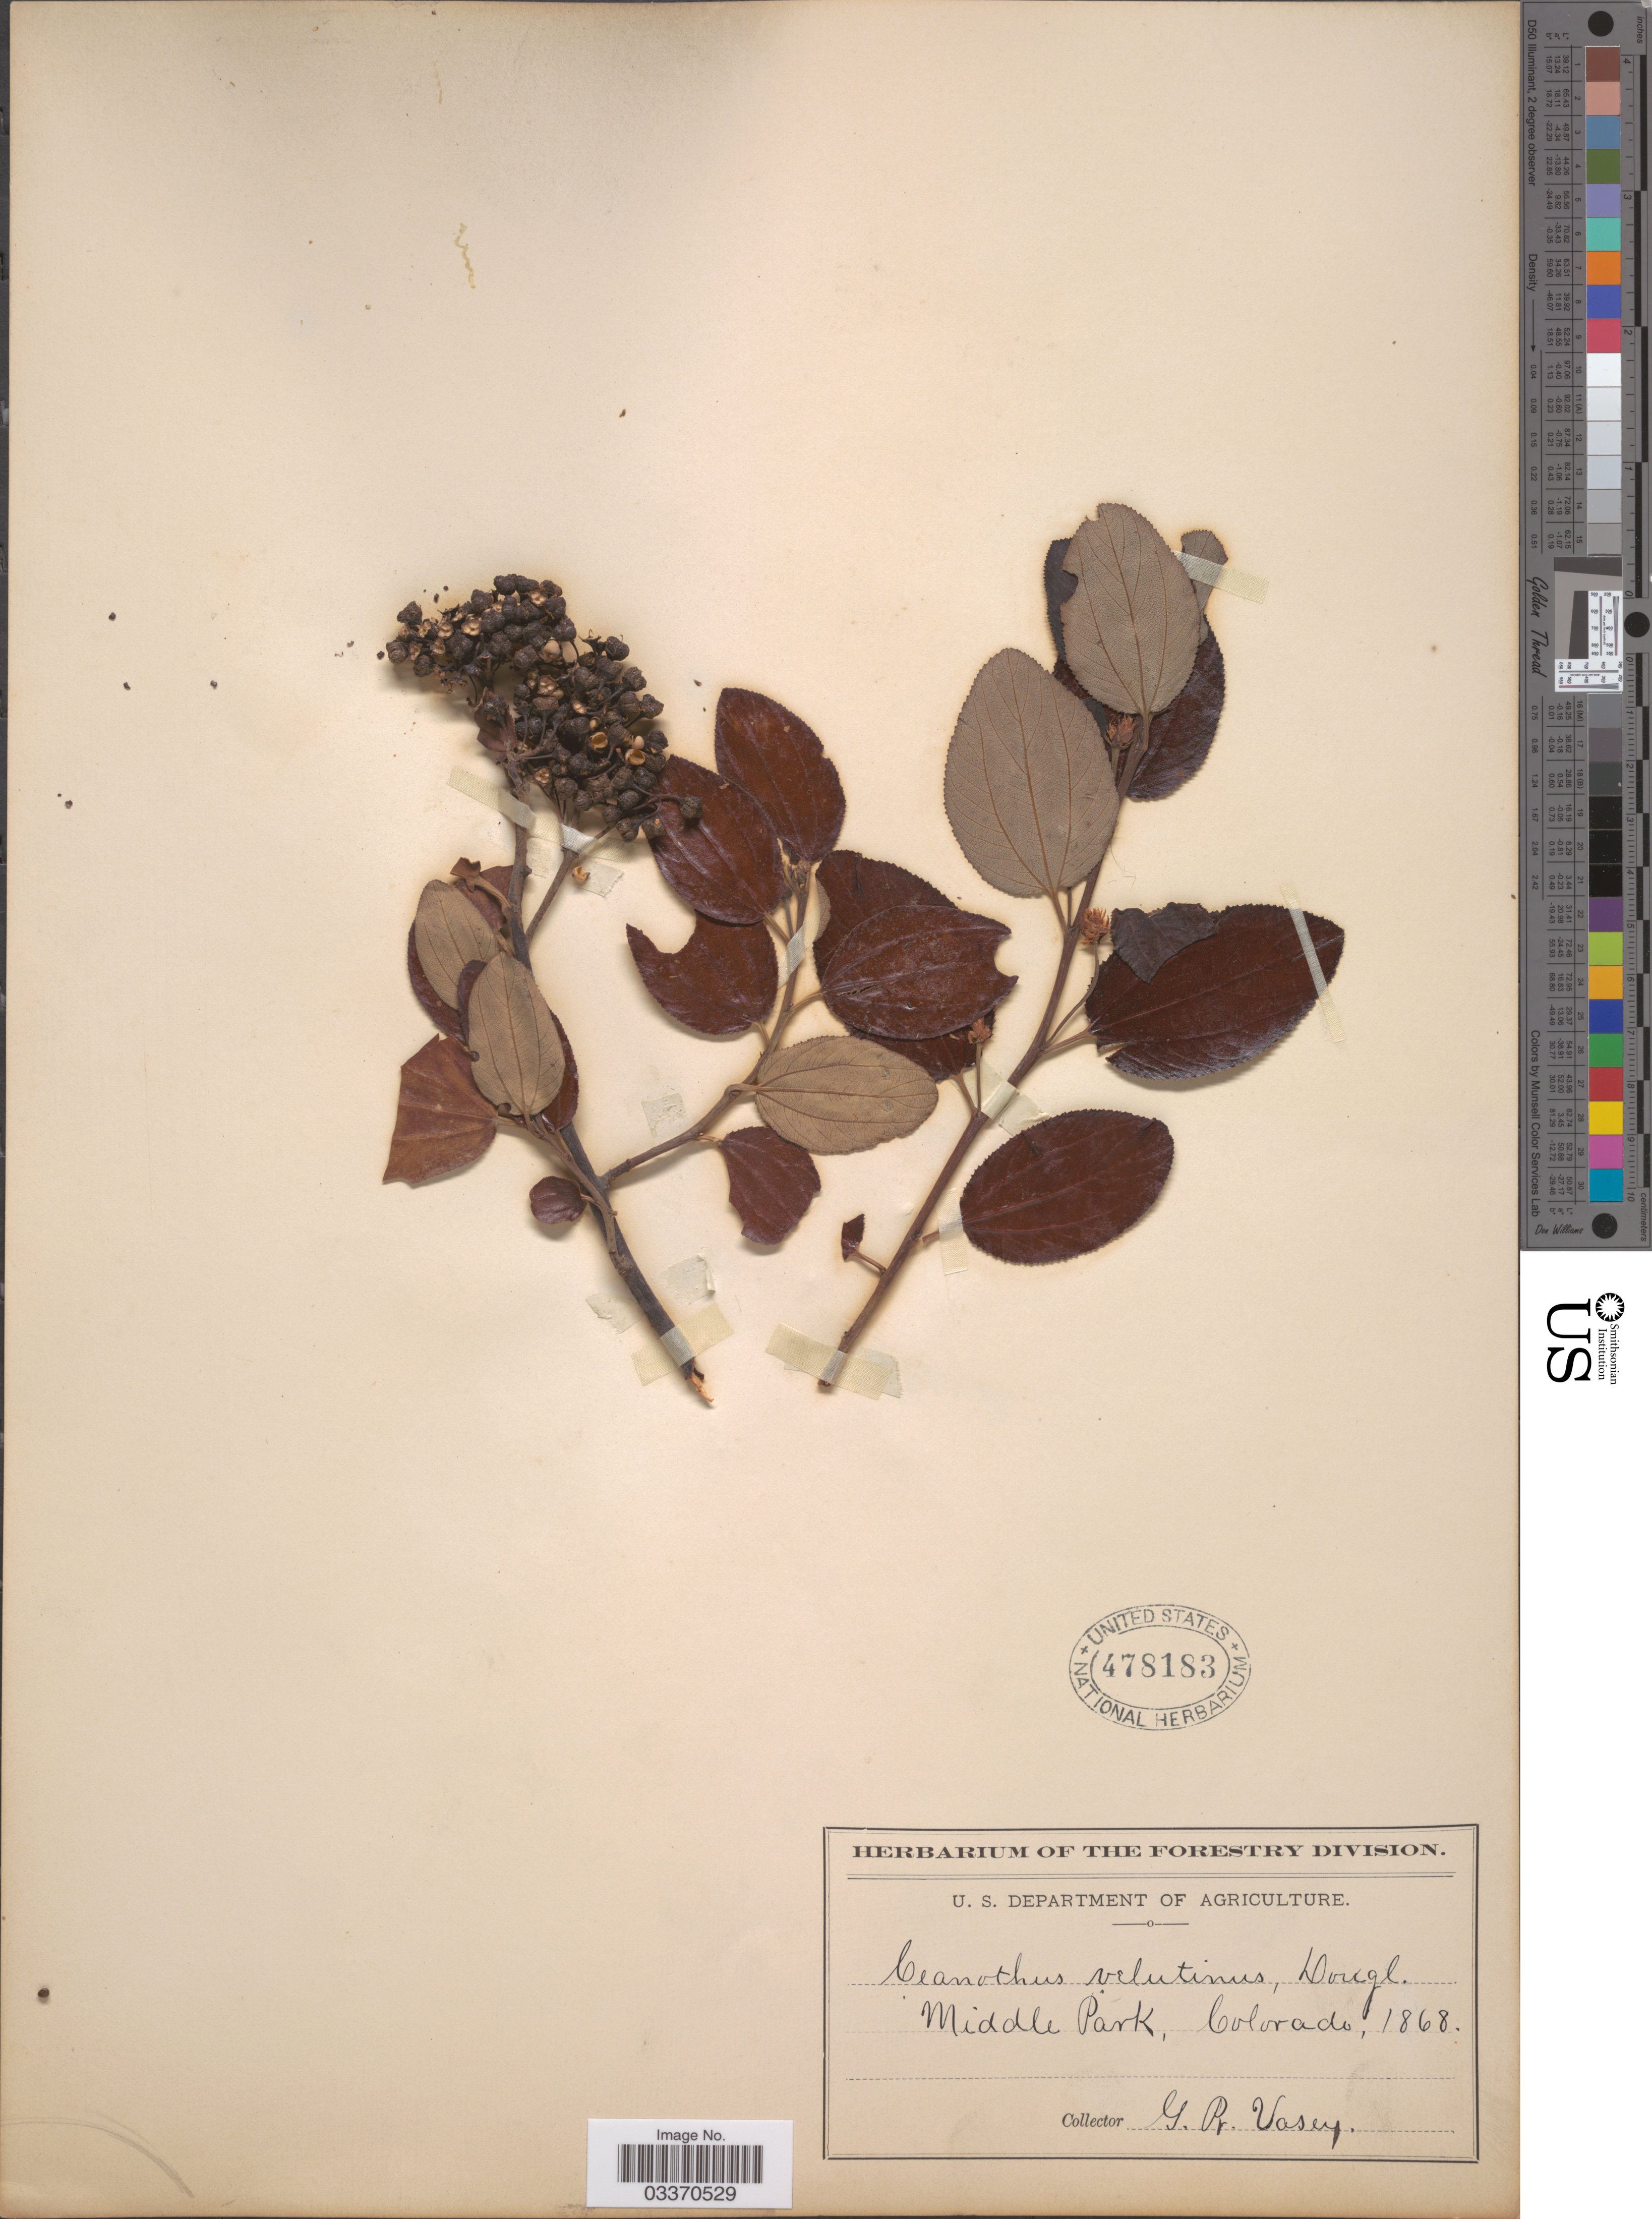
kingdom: Plantae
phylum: Tracheophyta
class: Magnoliopsida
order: Rosales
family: Rhamnaceae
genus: Ceanothus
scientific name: Ceanothus velutinus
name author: Douglas ex Hook.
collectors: G. R. Vasey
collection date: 1868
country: United States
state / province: Colorado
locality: Middle Park.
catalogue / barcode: US 478183